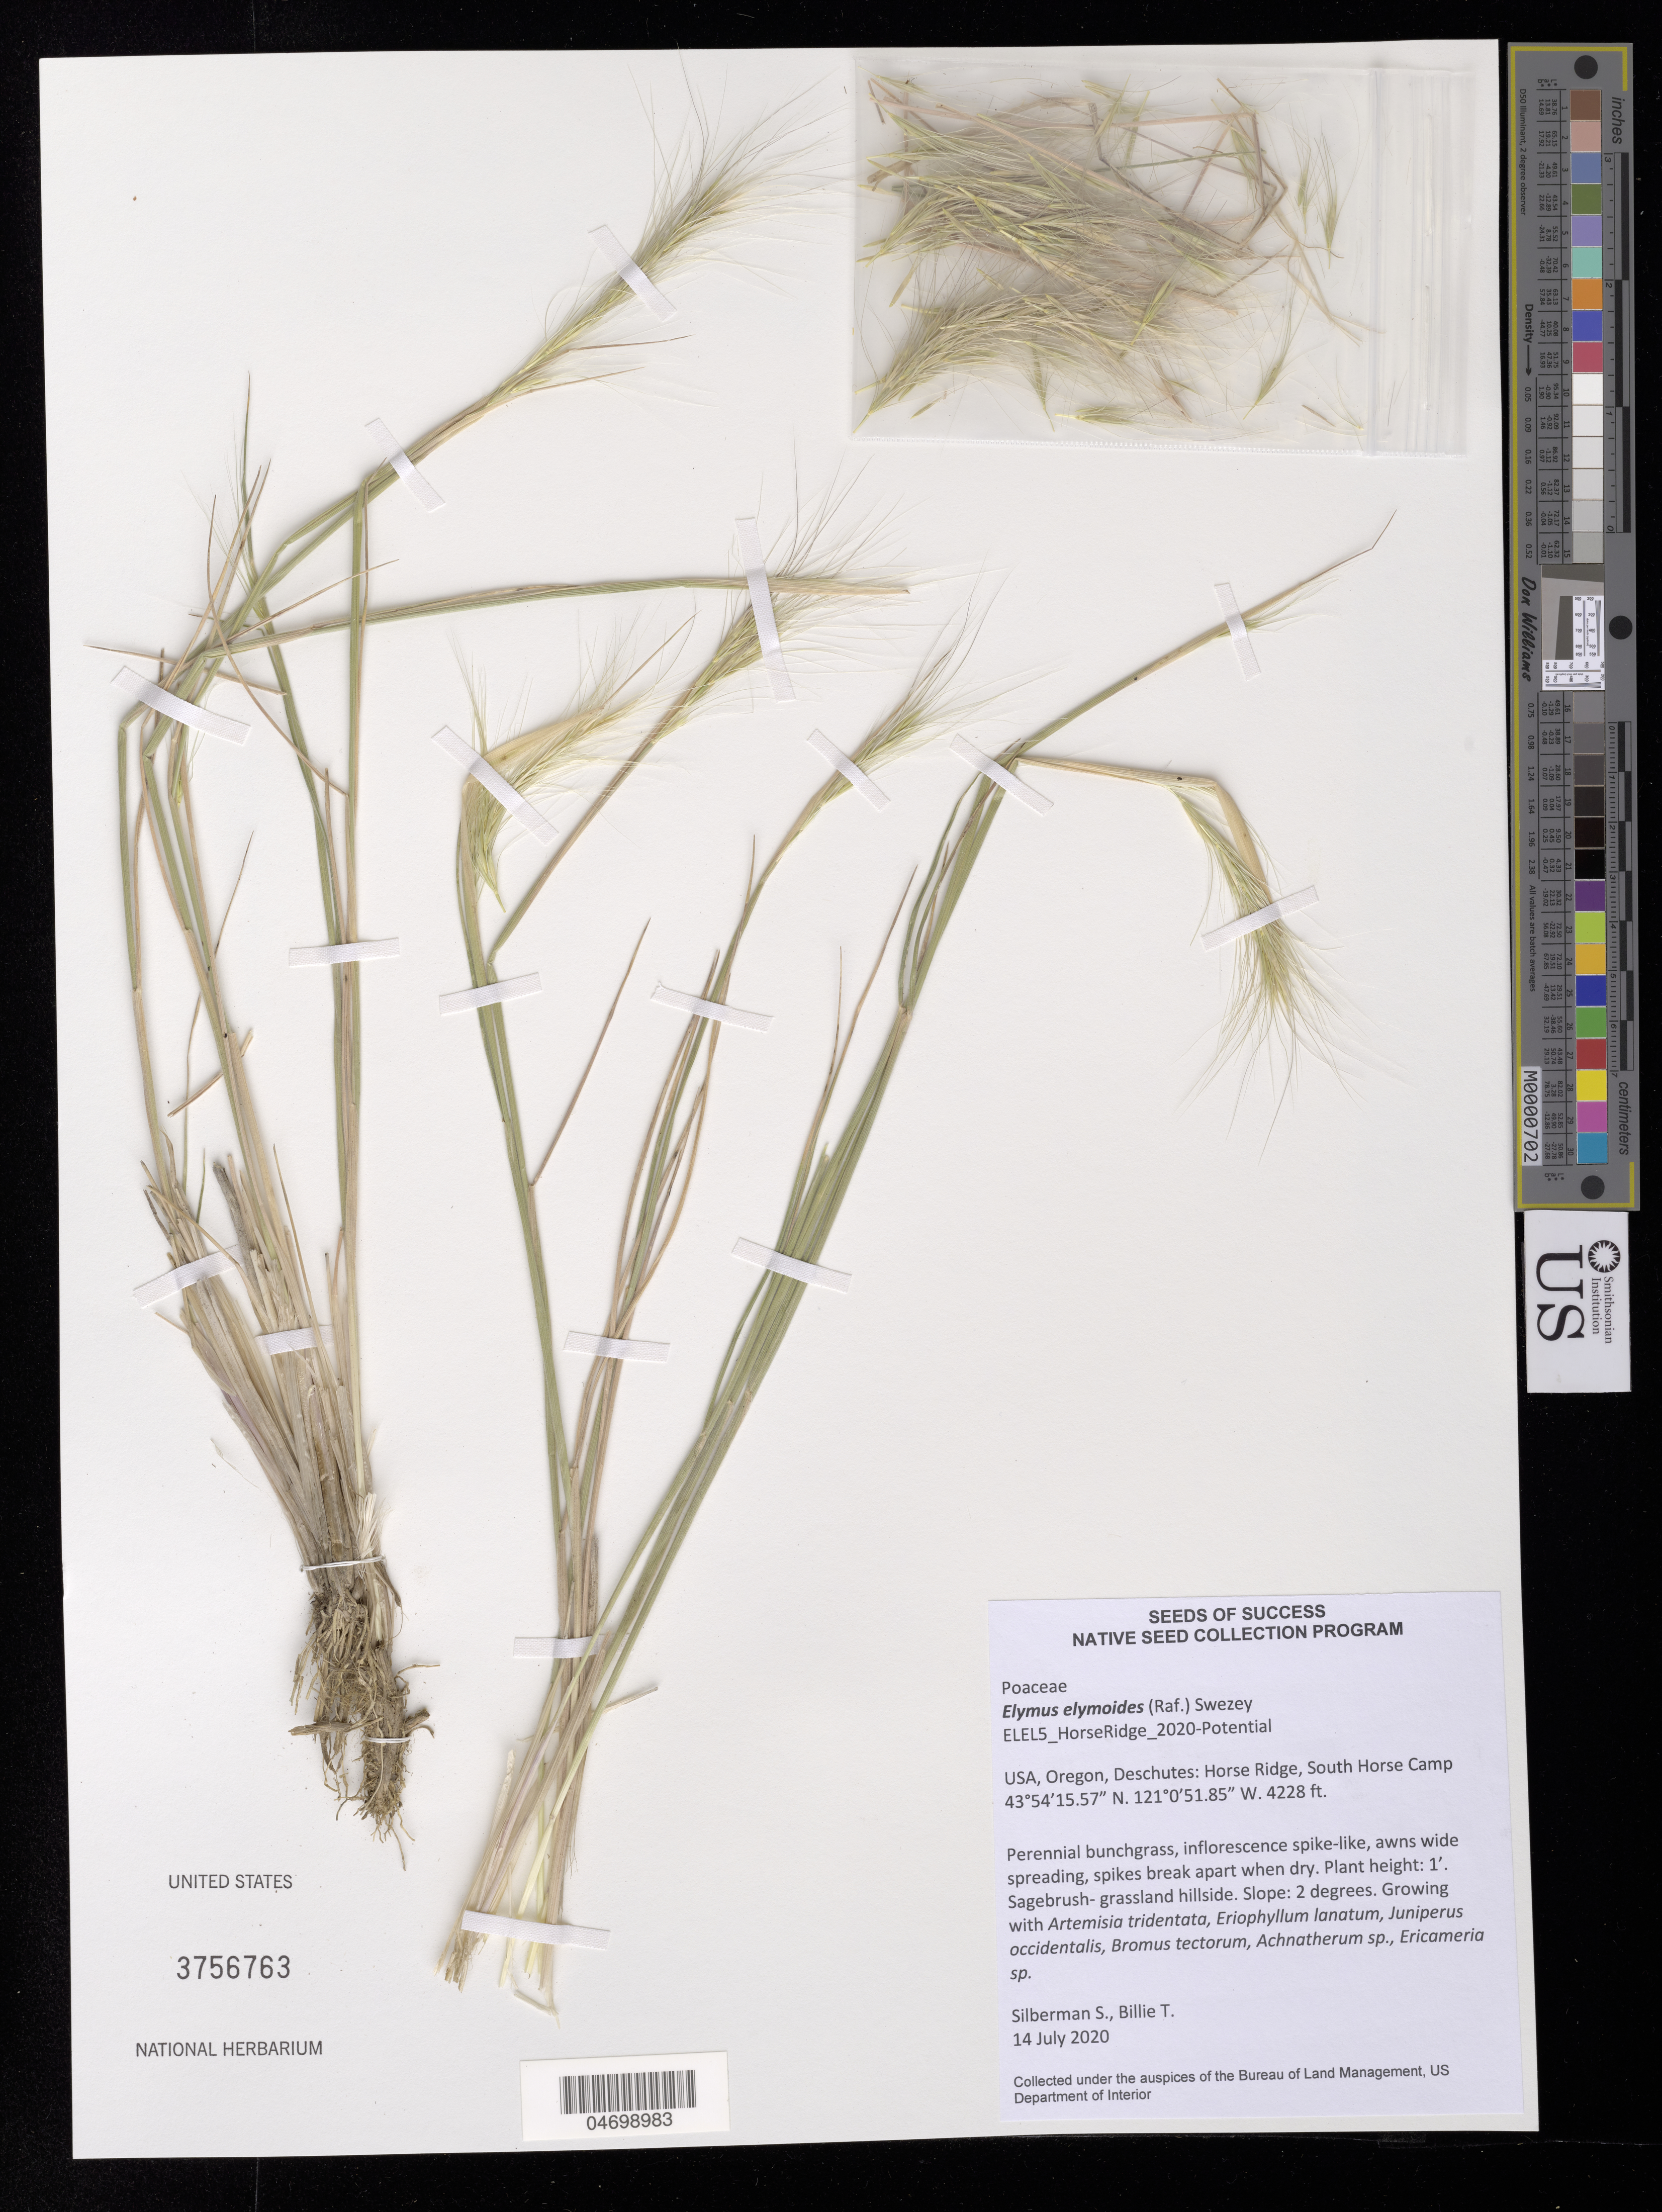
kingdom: Plantae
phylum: Tracheophyta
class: Liliopsida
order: Poales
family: Poaceae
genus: Elymus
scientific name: Elymus elymoides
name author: (Raf.) Swezey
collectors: S. Silberman & T. Billie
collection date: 2020-07-14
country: United States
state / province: Oregon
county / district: Deschutes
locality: Horse Ridge, South Horse Camp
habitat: With Artemisia tridentata, Bromus tectorum, Ericameria sp., etc.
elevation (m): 1289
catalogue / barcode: US 3756763